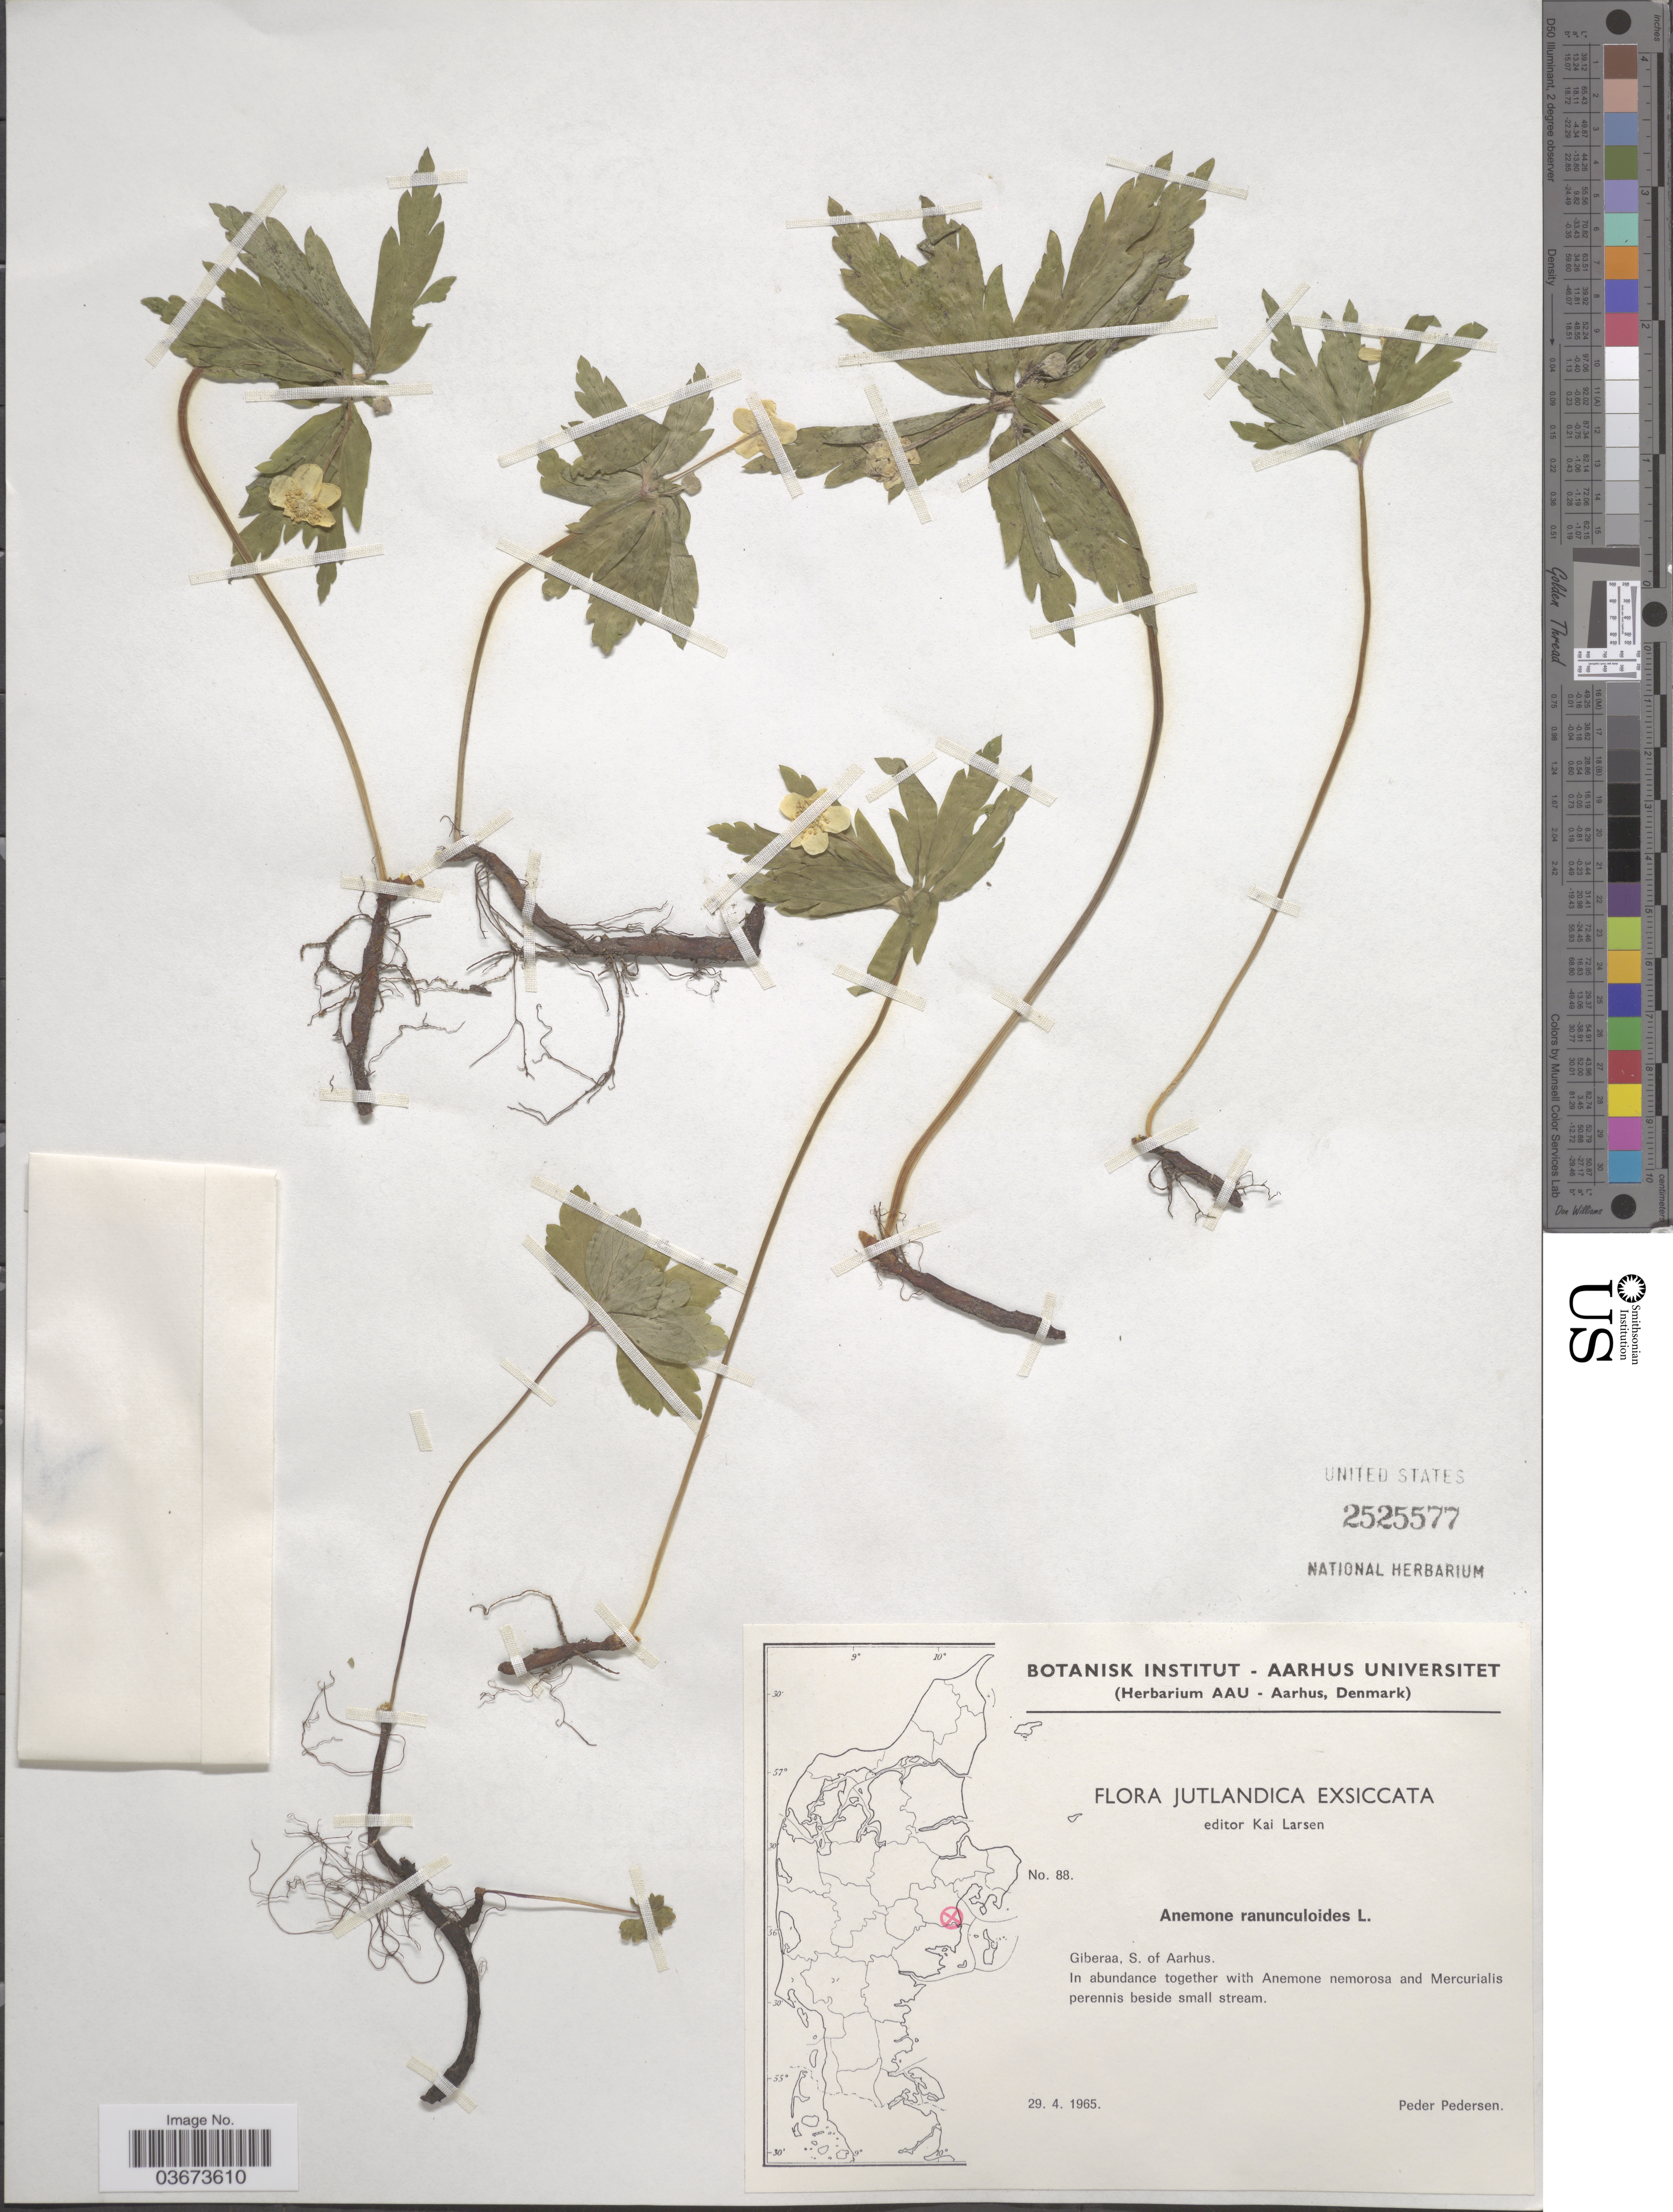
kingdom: Plantae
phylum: Tracheophyta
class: Magnoliopsida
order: Ranunculales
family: Ranunculaceae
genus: Anemone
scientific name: Anemone ranunculoides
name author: L.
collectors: P. Pedersen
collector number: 88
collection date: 1965-04-29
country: Denmark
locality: Jutlandica. Giberaa, S. of Aarhus.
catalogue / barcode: US 2525577